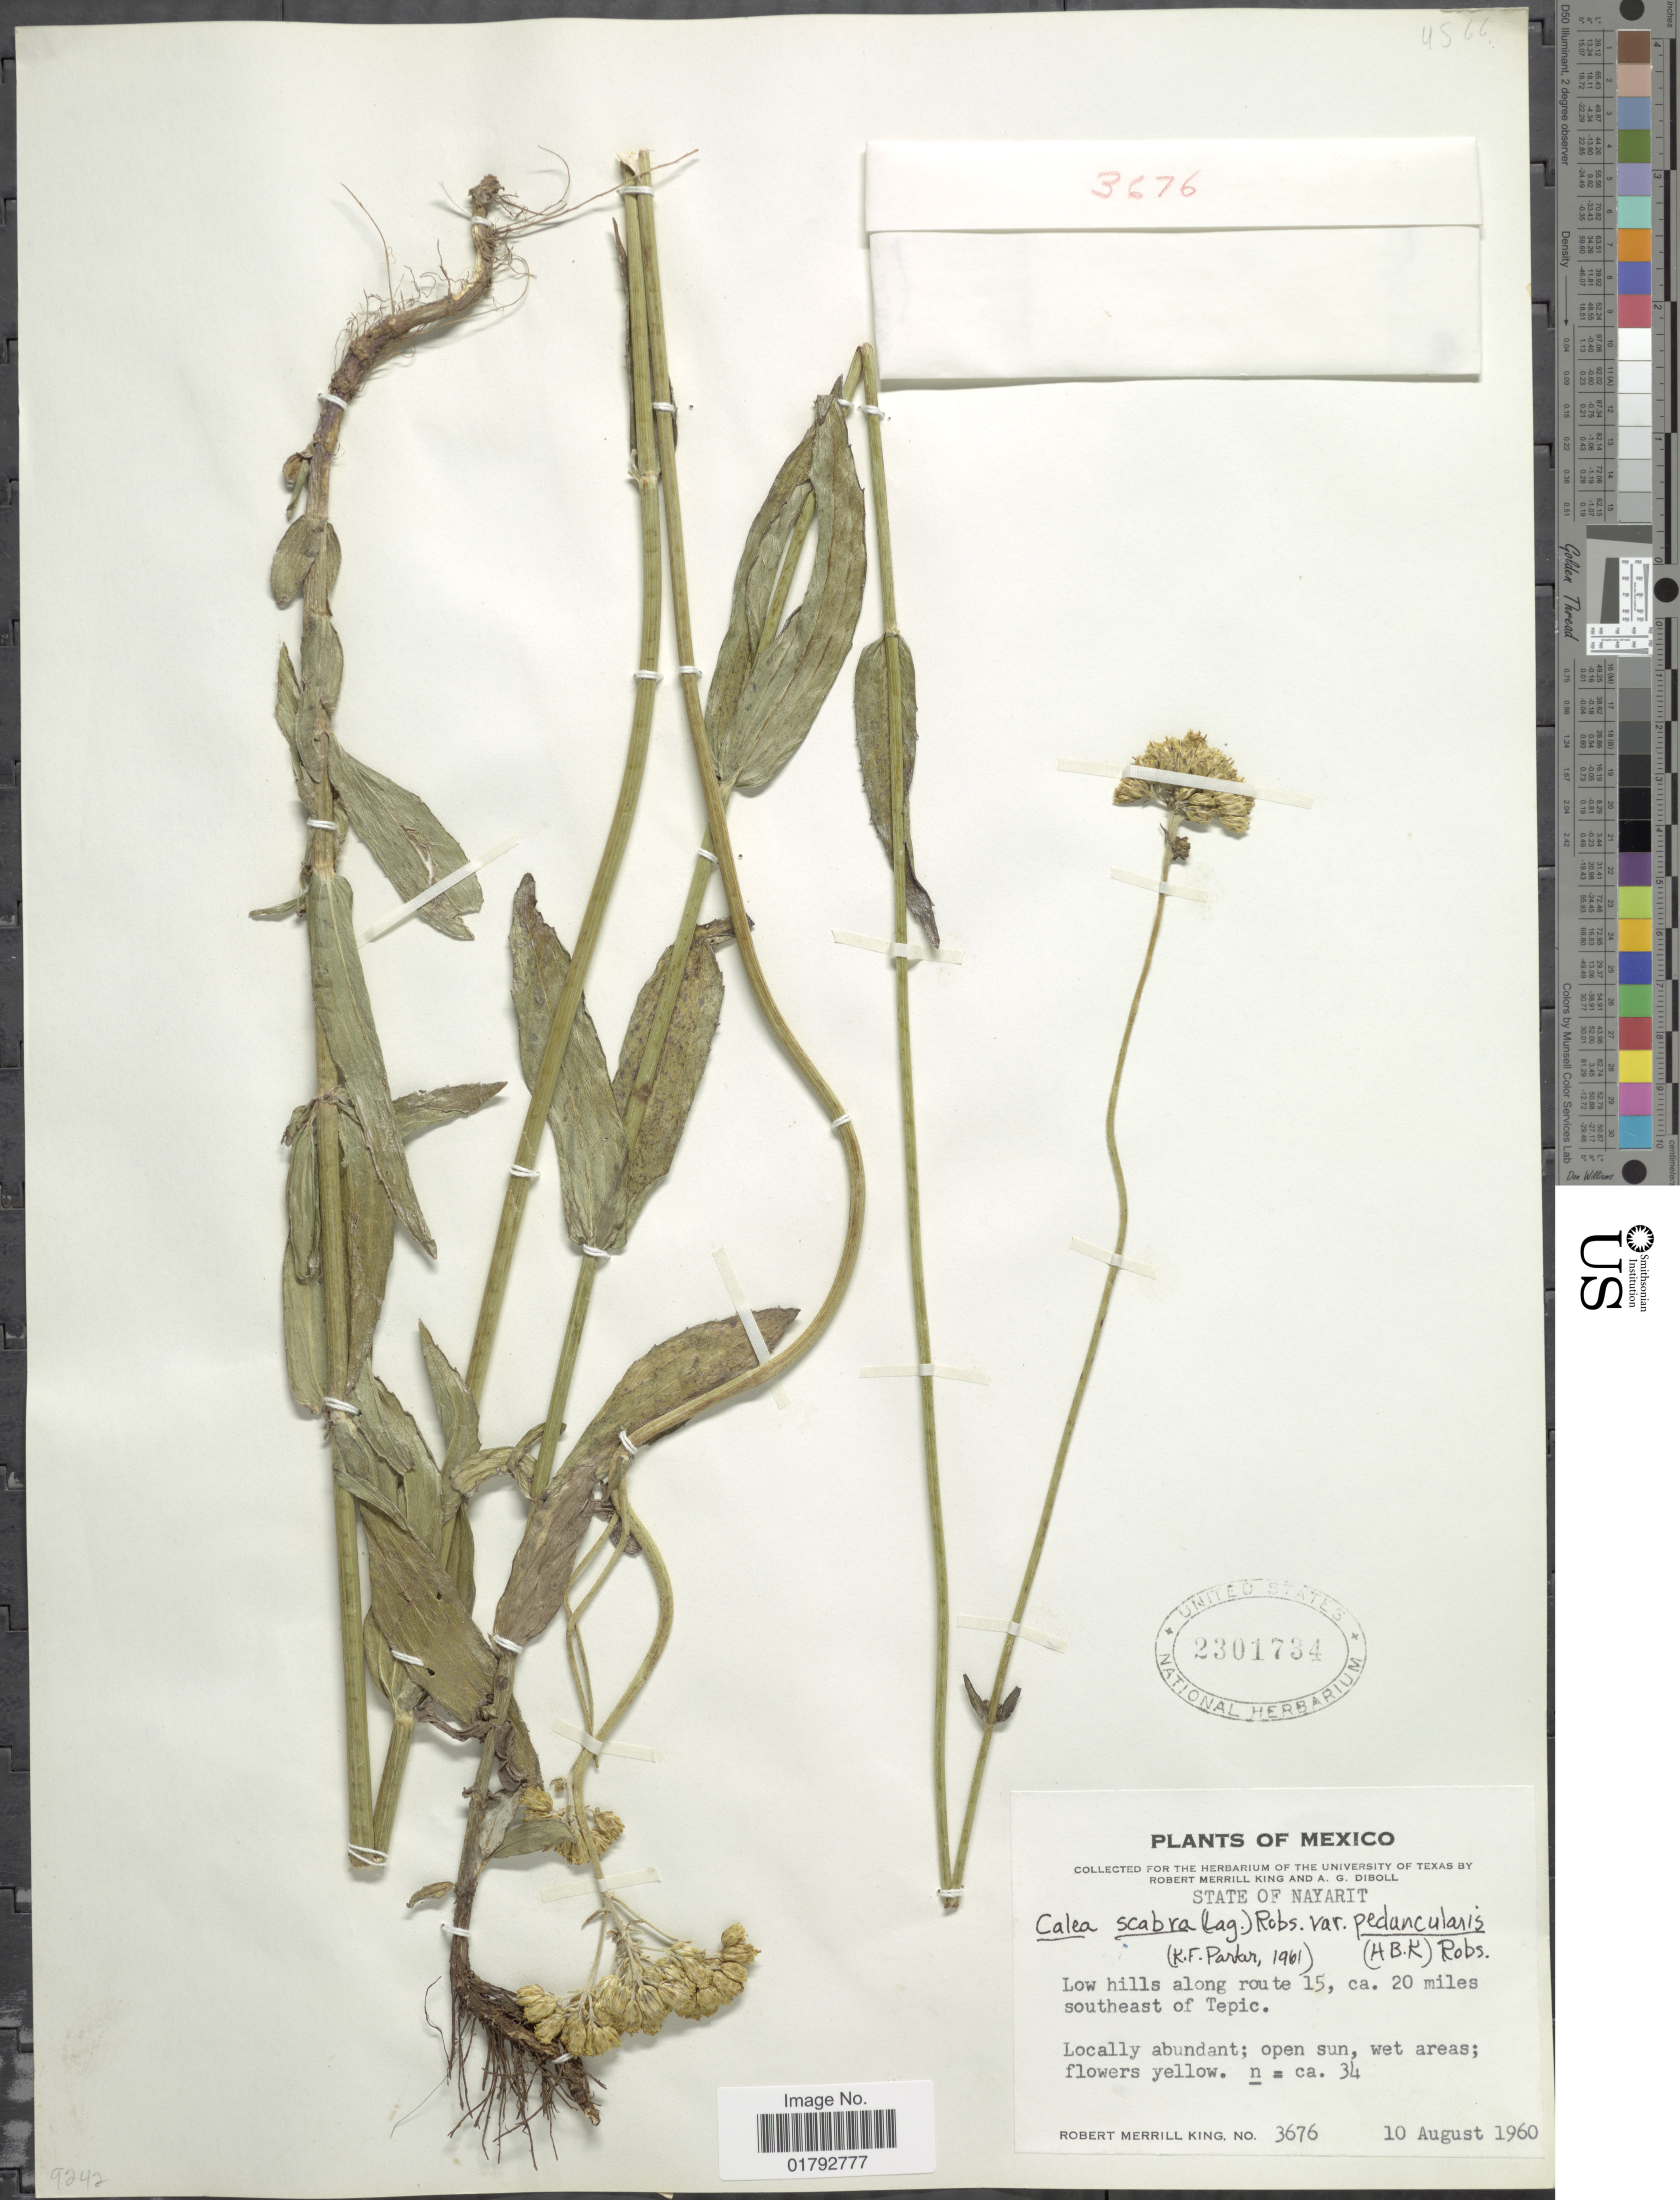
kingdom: Plantae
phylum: Tracheophyta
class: Magnoliopsida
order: Asterales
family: Asteraceae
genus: Alloispermum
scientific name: Alloispermum scabrum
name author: (Lag.) H. Rob.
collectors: R. M. King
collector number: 3676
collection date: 1960-08-10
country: Mexico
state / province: Nayarit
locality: State of Nayarit. Low hills along route 15, ca. 20 miles southeast of Tepic.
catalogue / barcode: US 2301734